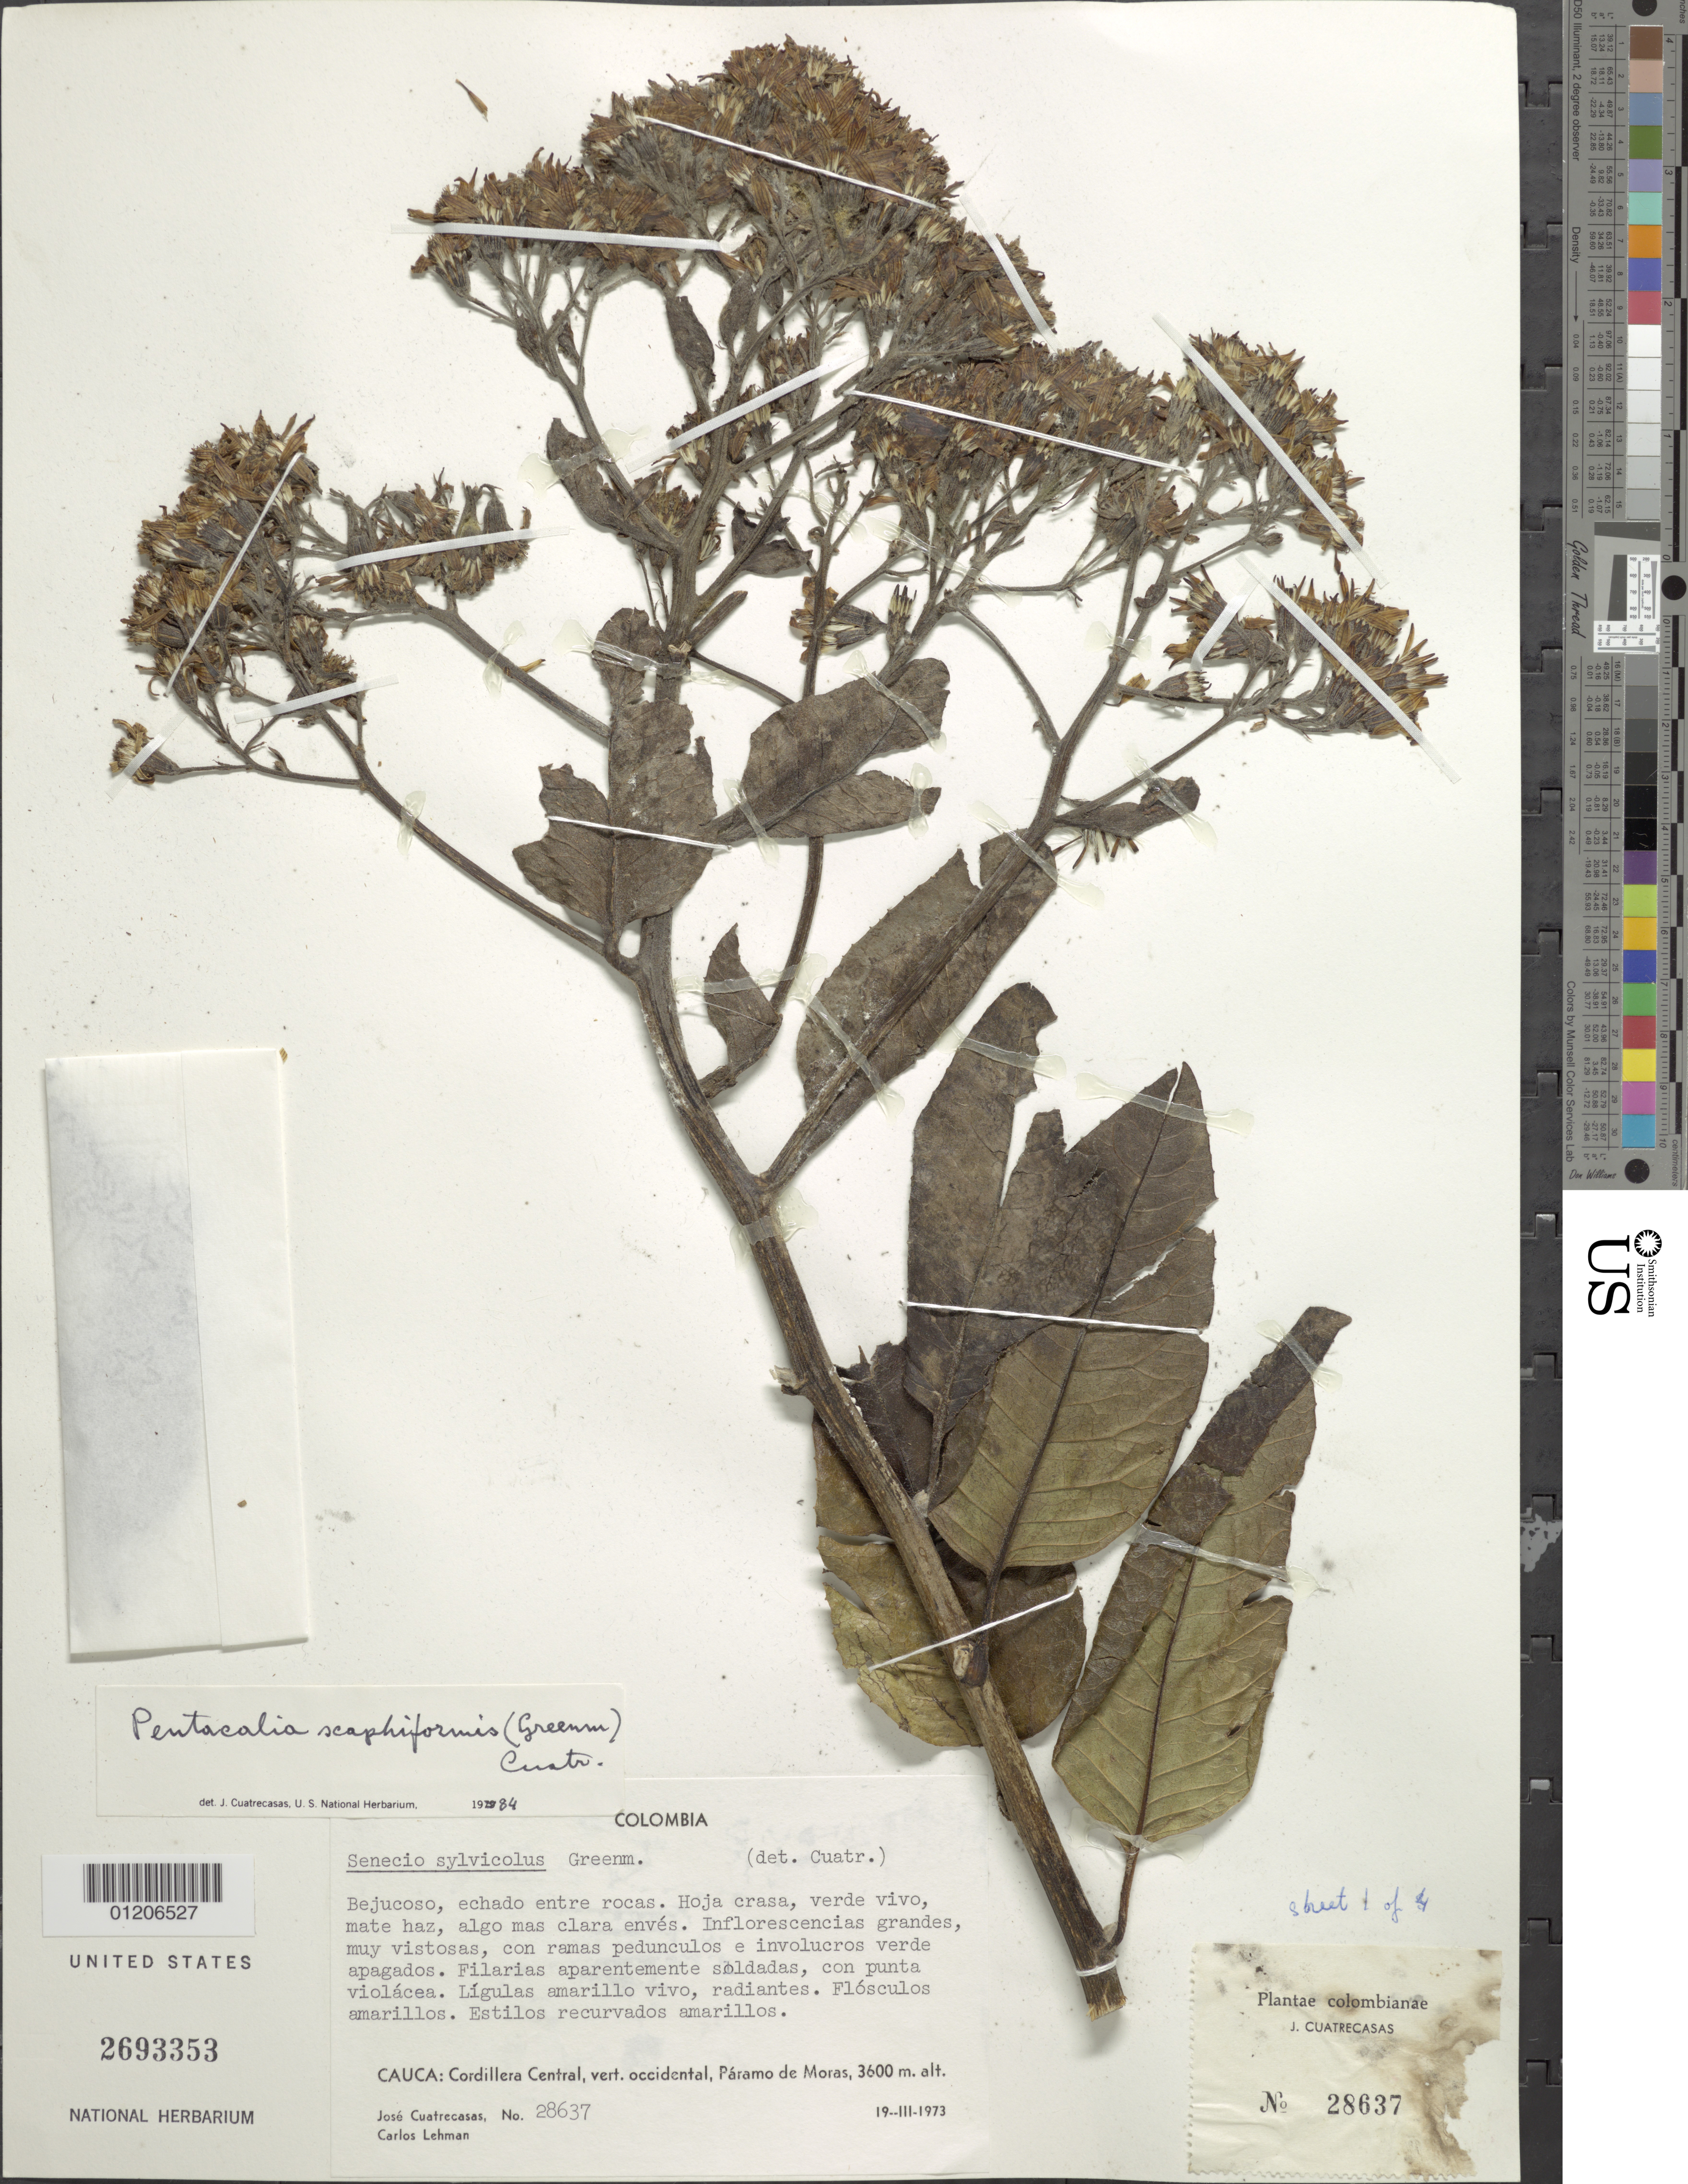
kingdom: Plantae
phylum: Tracheophyta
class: Magnoliopsida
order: Asterales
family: Asteraceae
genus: Pentacalia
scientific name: Pentacalia scaphiformis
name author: (Greenm.) Cuatrec.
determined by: Cuatrecasas, J.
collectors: J. Cuatrecasas & C. Lehman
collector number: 28637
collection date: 1973-03-19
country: Colombia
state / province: Cauca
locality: Cordillera Central, vert. occidental, Páramo de Moras.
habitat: Paramo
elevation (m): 3600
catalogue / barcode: US 2693353